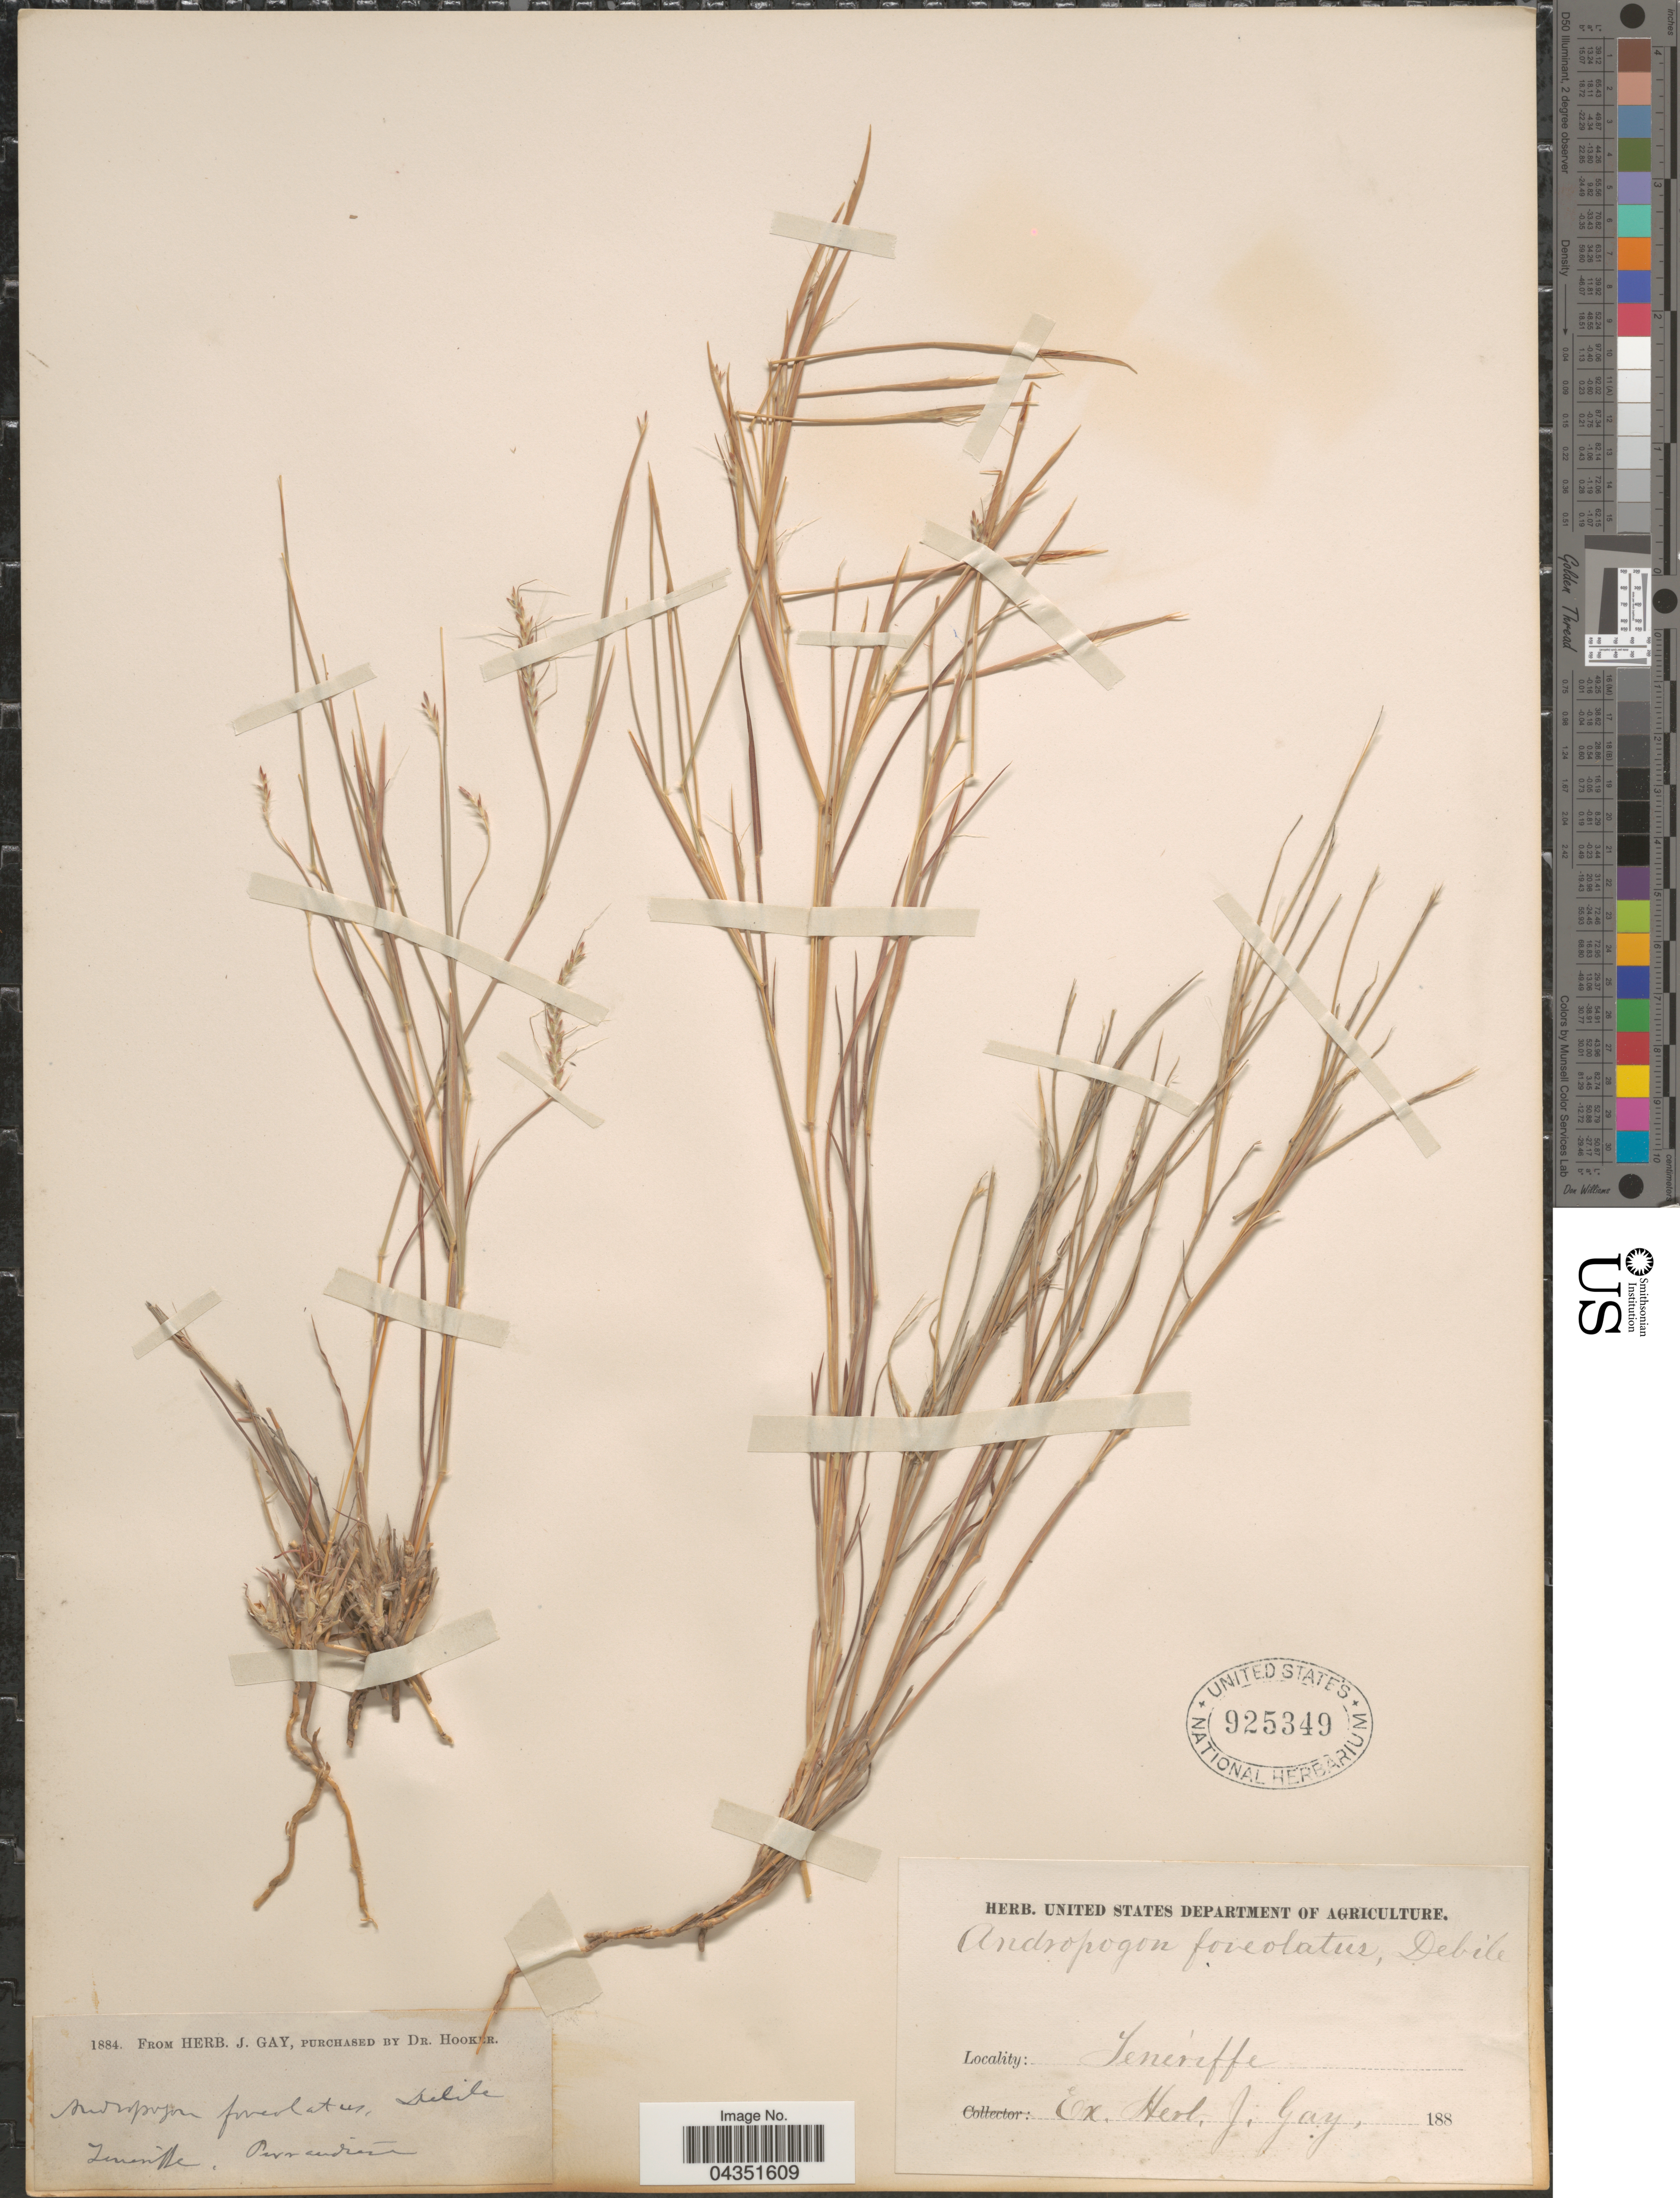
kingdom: Plantae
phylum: Tracheophyta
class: Liliopsida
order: Poales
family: Poaceae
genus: Eremopogon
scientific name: Eremopogon foveolatus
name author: (Delile) Stapf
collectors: ex herb. J. Gay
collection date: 1884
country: Spain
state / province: Canarias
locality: Teneriffe.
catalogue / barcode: US 925349